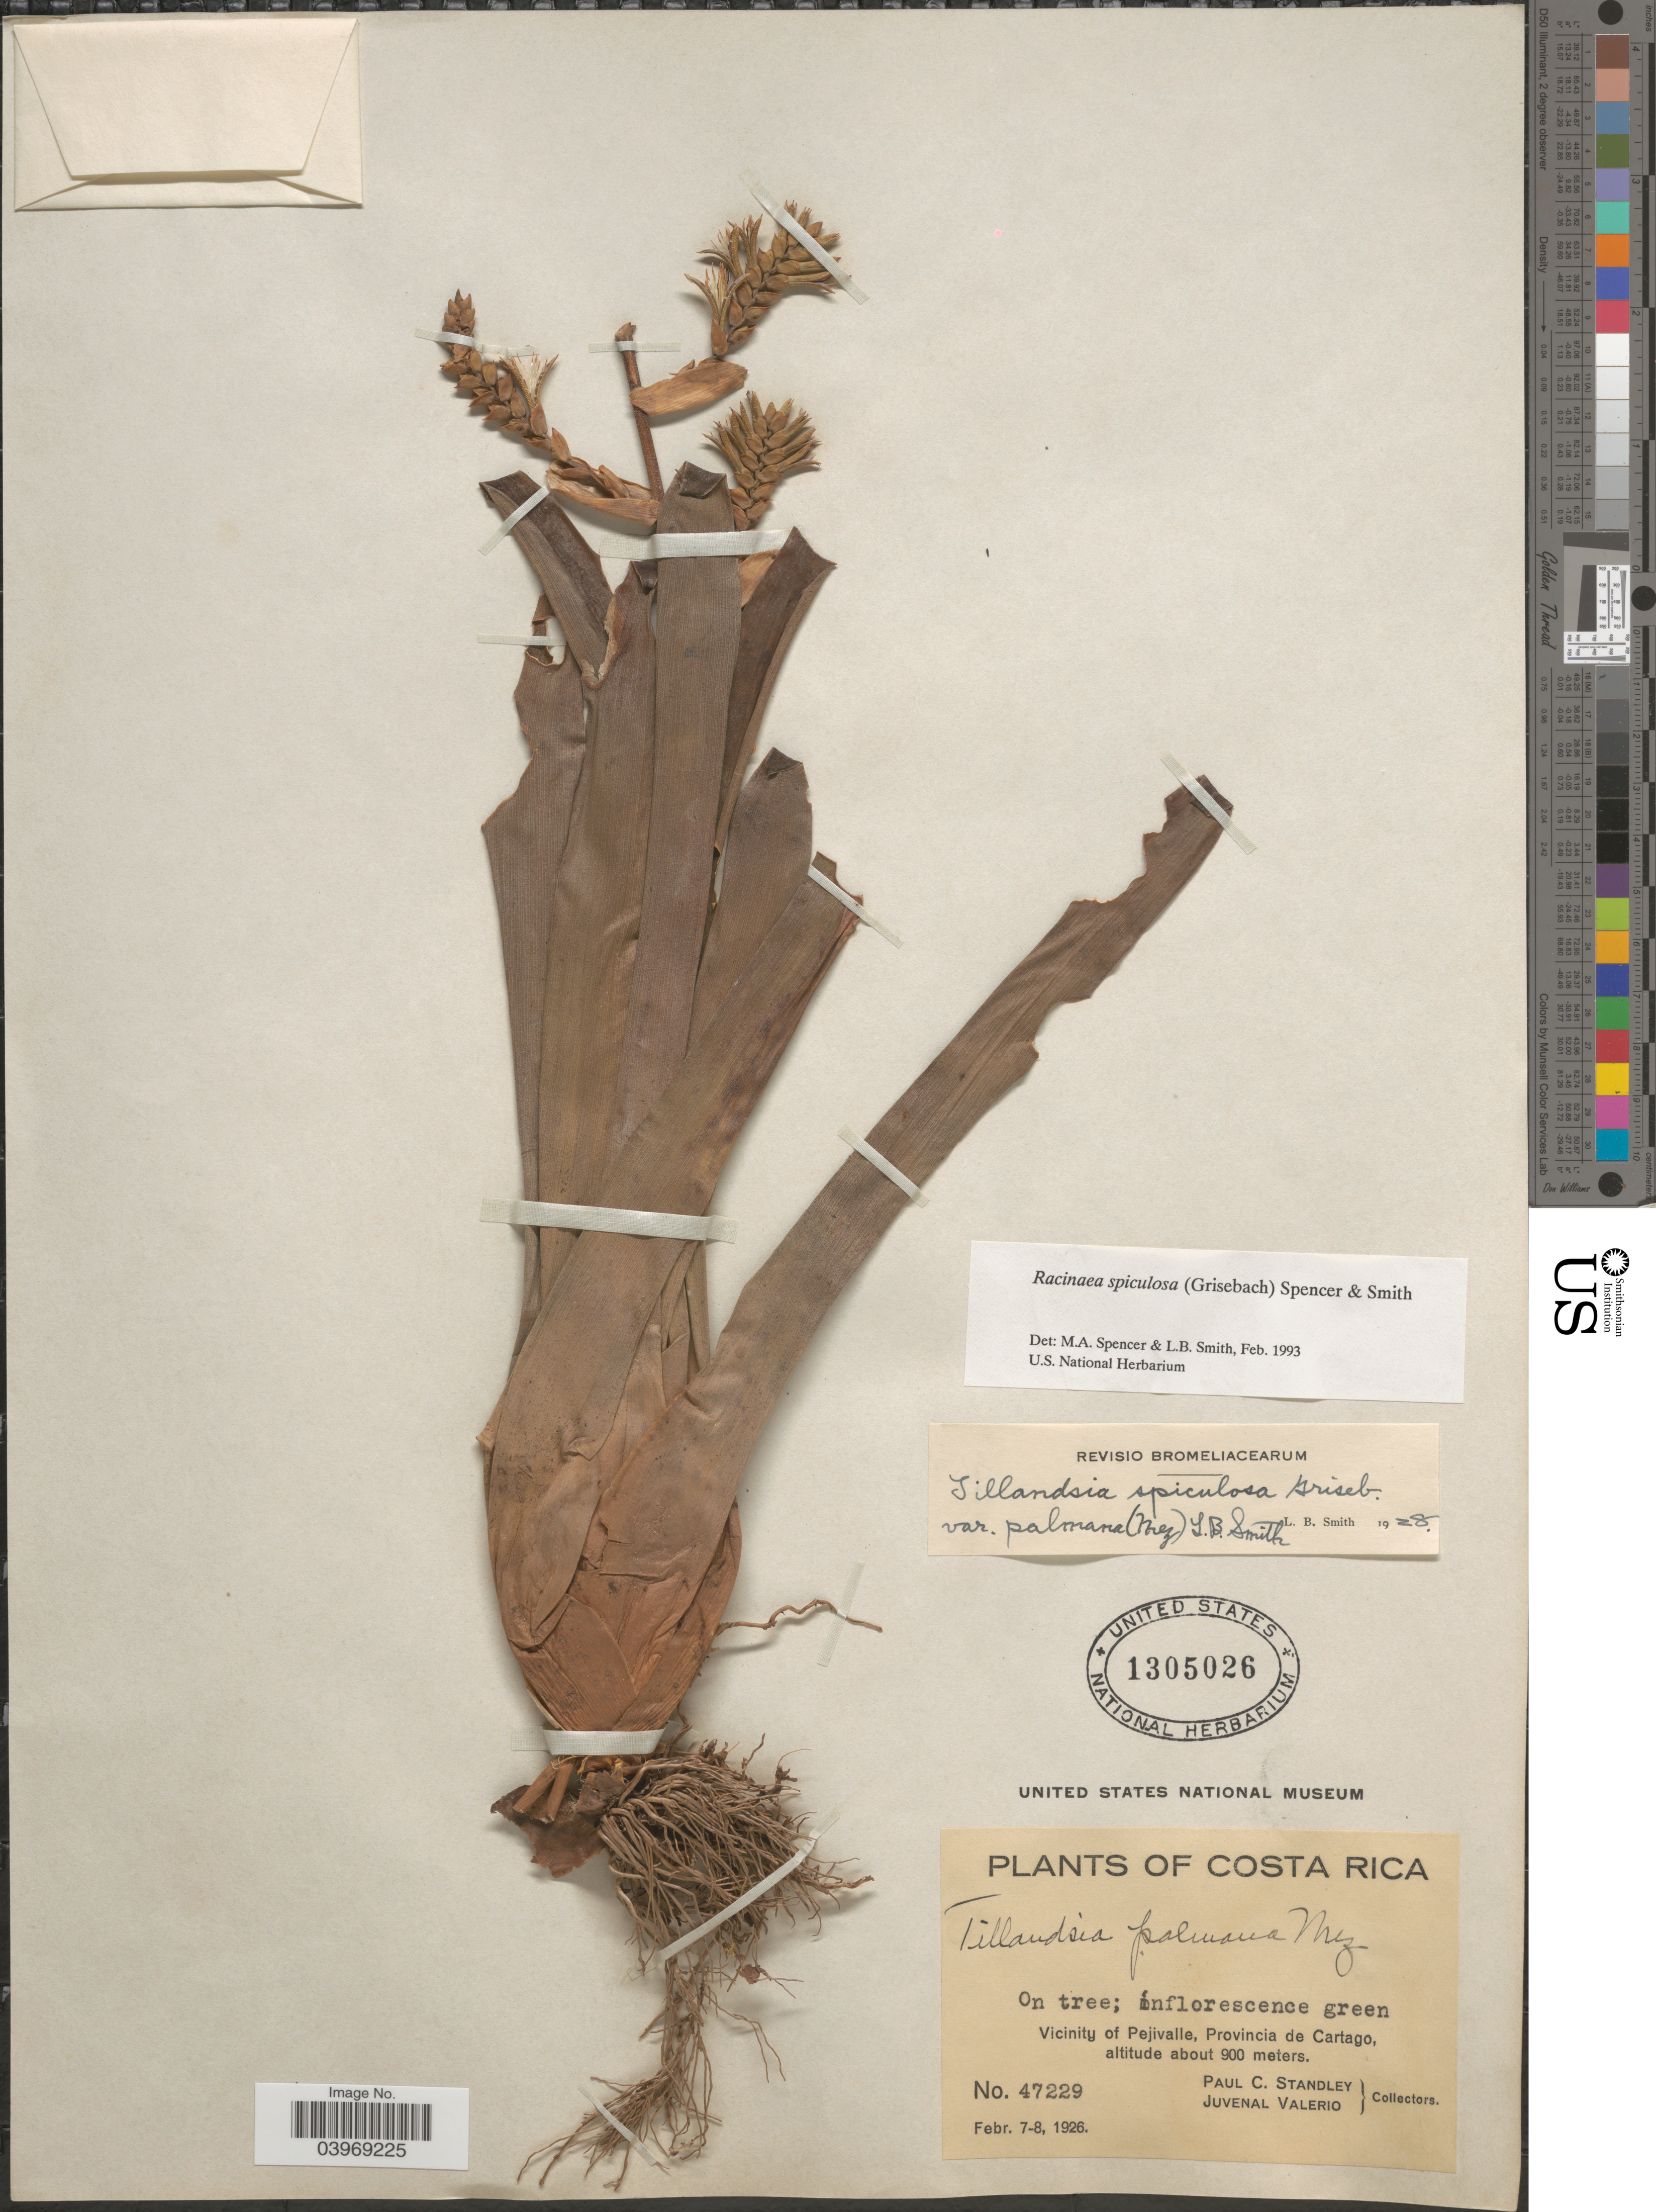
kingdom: Plantae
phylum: Tracheophyta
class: Liliopsida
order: Poales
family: Bromeliaceae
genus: Racinaea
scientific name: Racinaea spiculosa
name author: (Griseb.) M.A. Spencer & L.B. Sm.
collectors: P. C. Standley & J. Valerio R.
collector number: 47229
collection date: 1926-02-07/1926-02-08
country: Costa Rica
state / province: Cartago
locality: Vicinity of Pejivalle.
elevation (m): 900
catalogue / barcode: US 1305026